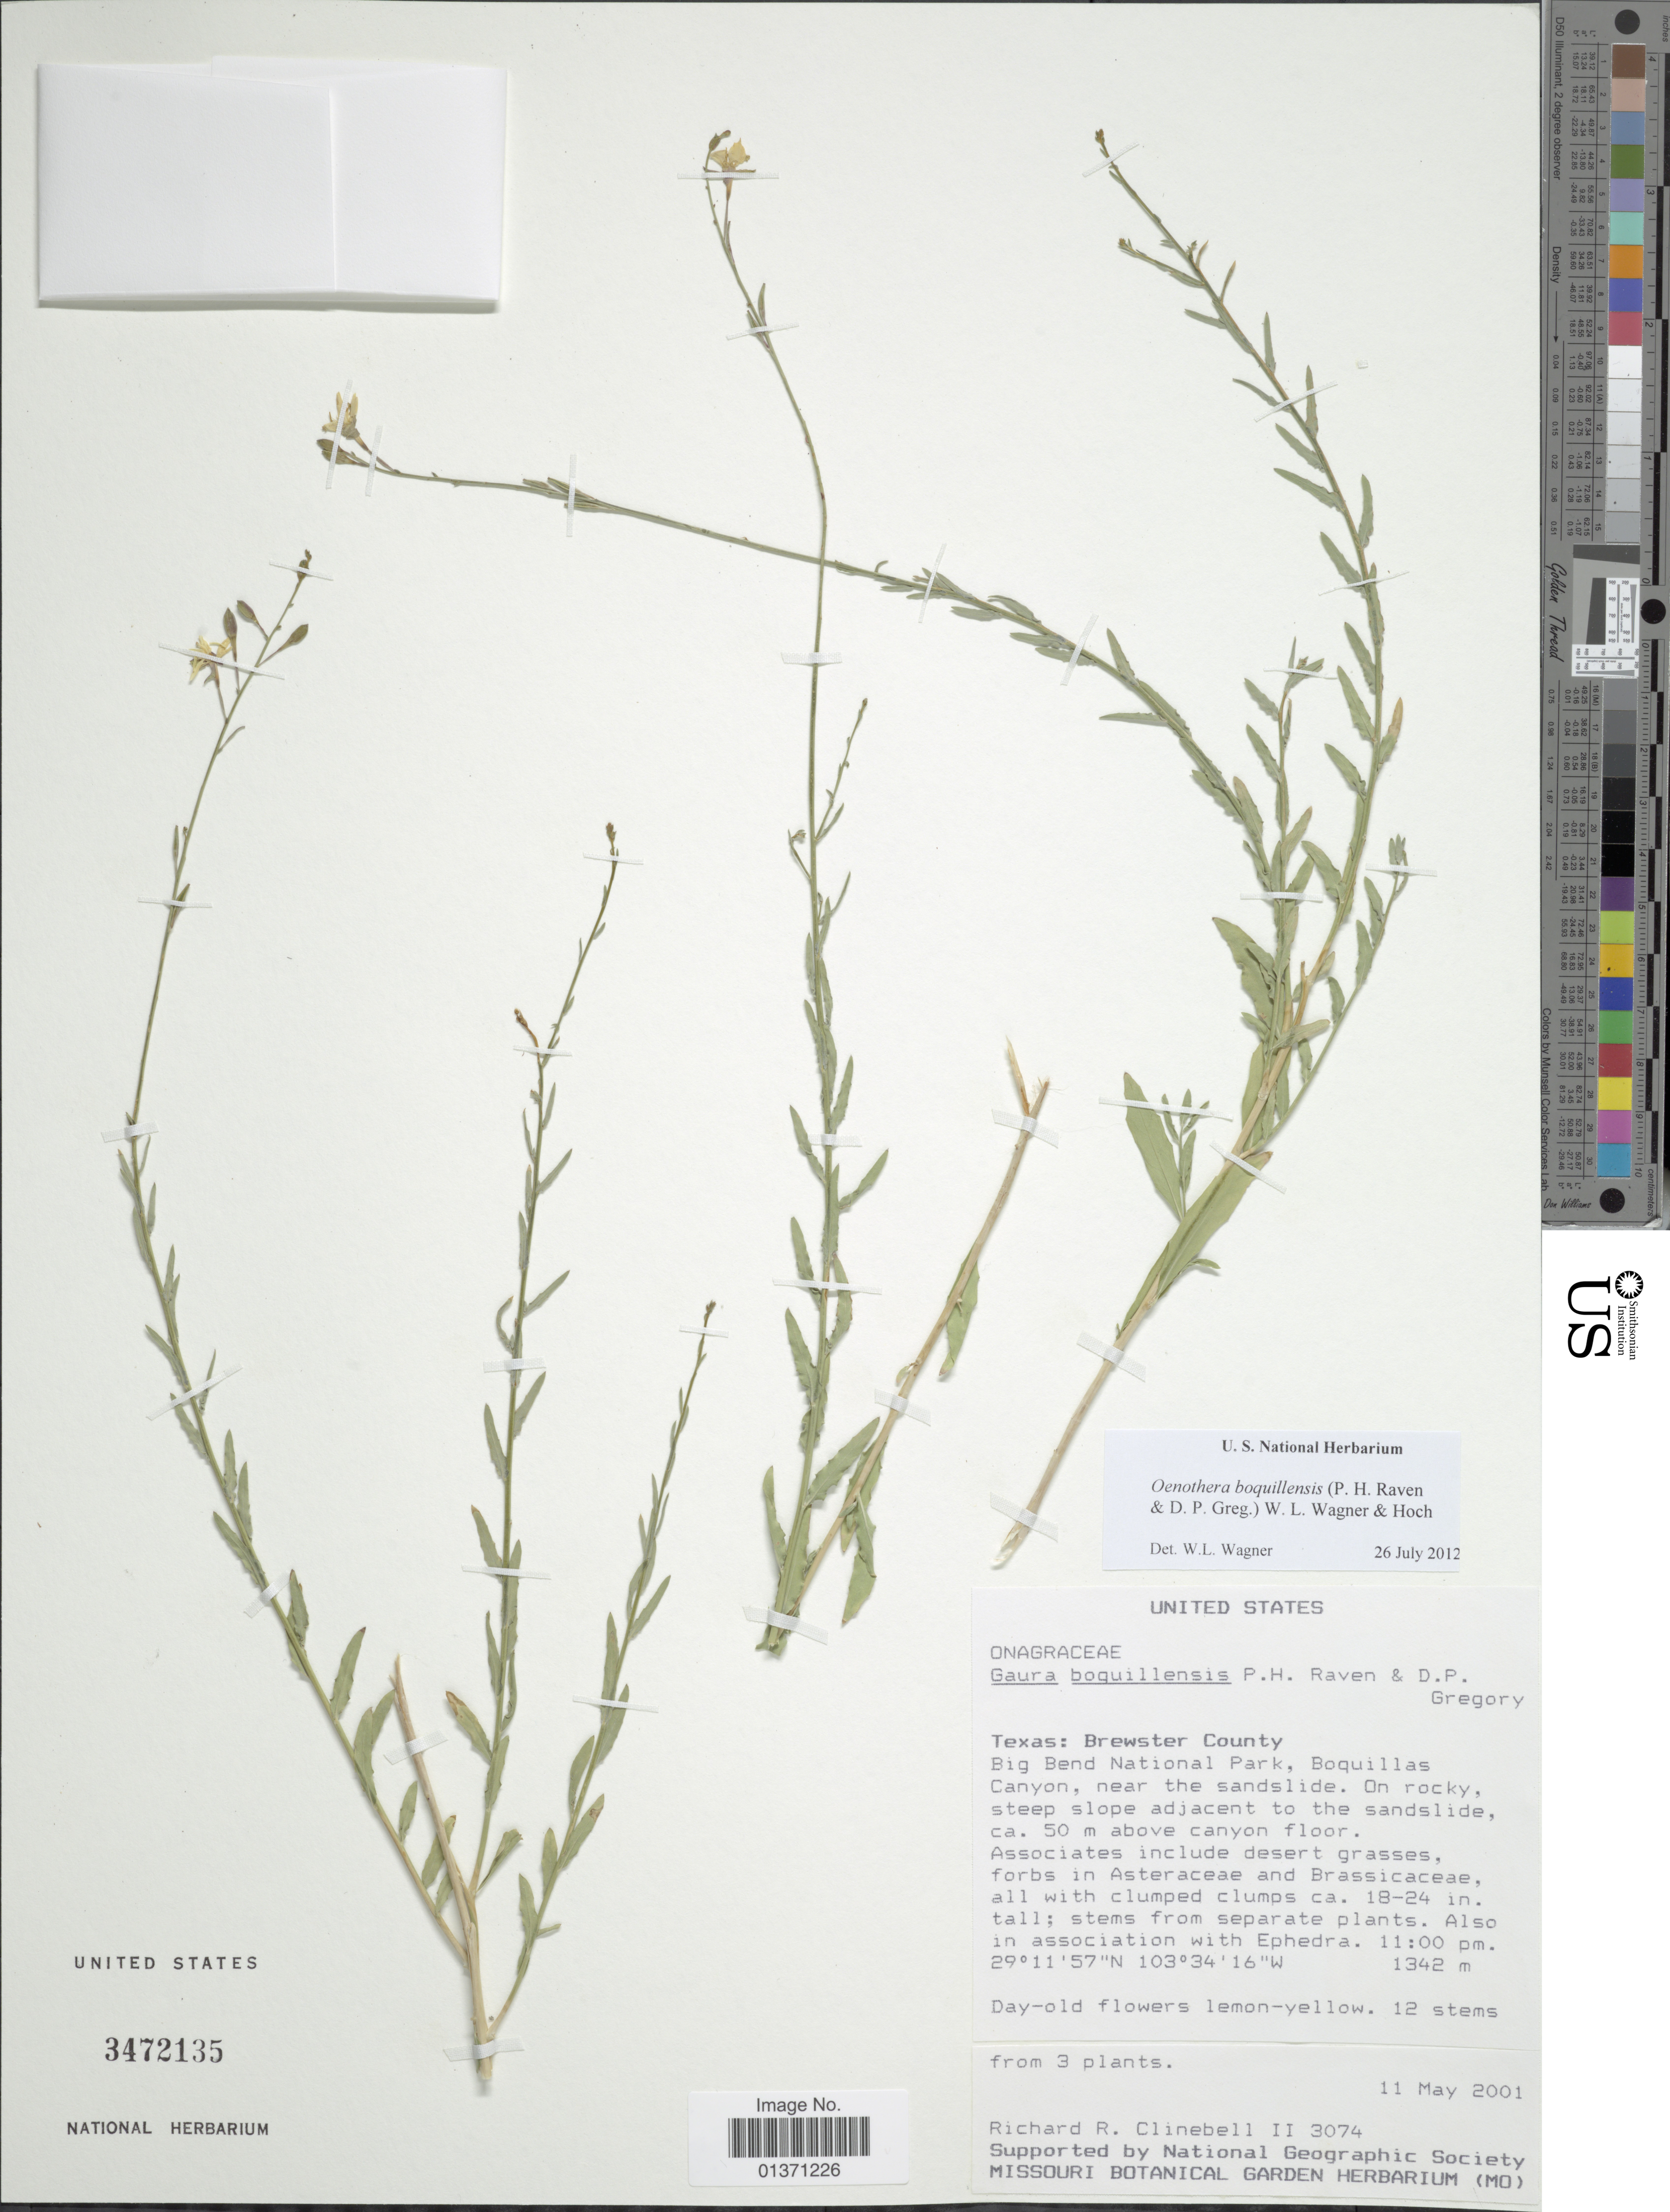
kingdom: Plantae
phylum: Tracheophyta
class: Magnoliopsida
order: Myrtales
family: Onagraceae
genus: Oenothera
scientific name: Oenothera boquillensis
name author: (P.H. Raven & D.P. Greg.) W.L. Wagner & Hoch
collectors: R. Clinebell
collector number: II3074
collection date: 2001-05-11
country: United States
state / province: Texas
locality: Brewster County. Big Bend National Park, Boquillas Canyon, near the sandslide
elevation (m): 1342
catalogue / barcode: US 3472135